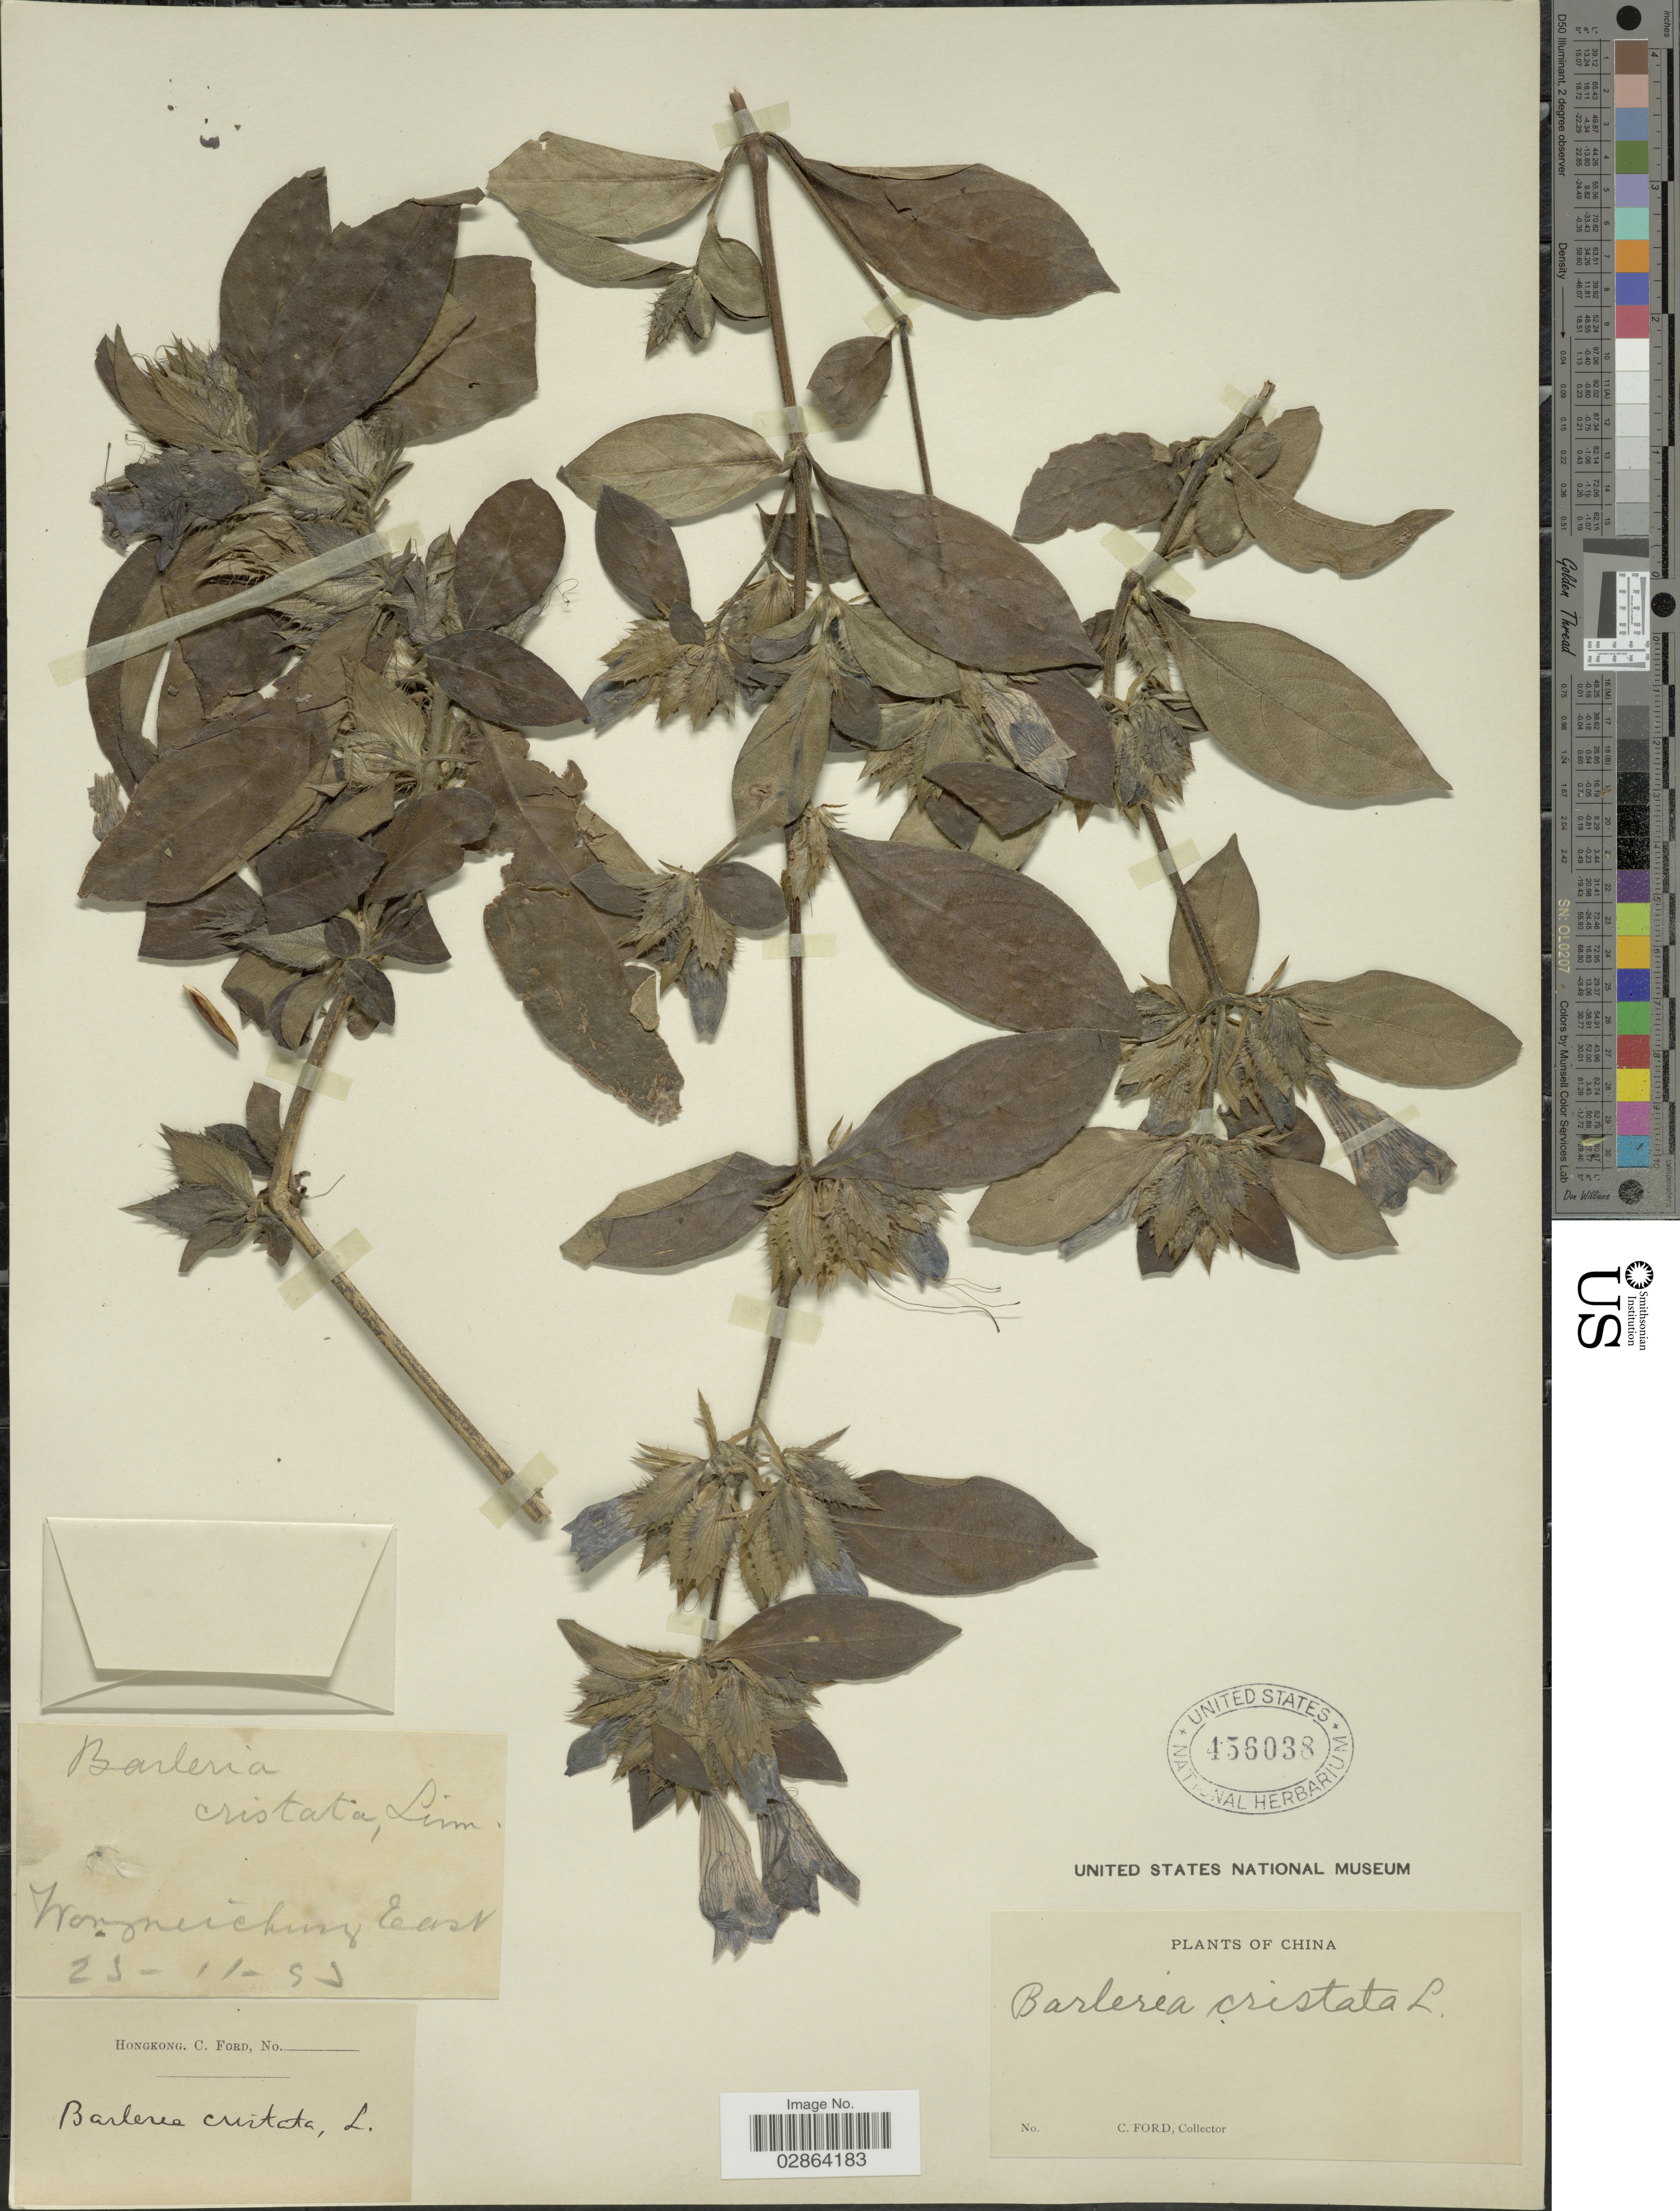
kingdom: Plantae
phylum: Tracheophyta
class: Magnoliopsida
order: Lamiales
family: Acanthaceae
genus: Barleria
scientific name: Barleria cristata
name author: L.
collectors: C. Ford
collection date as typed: Transcribed d/m/y: 25/11/93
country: China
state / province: Hong Kong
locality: Wongneiching East.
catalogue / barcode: US 456038